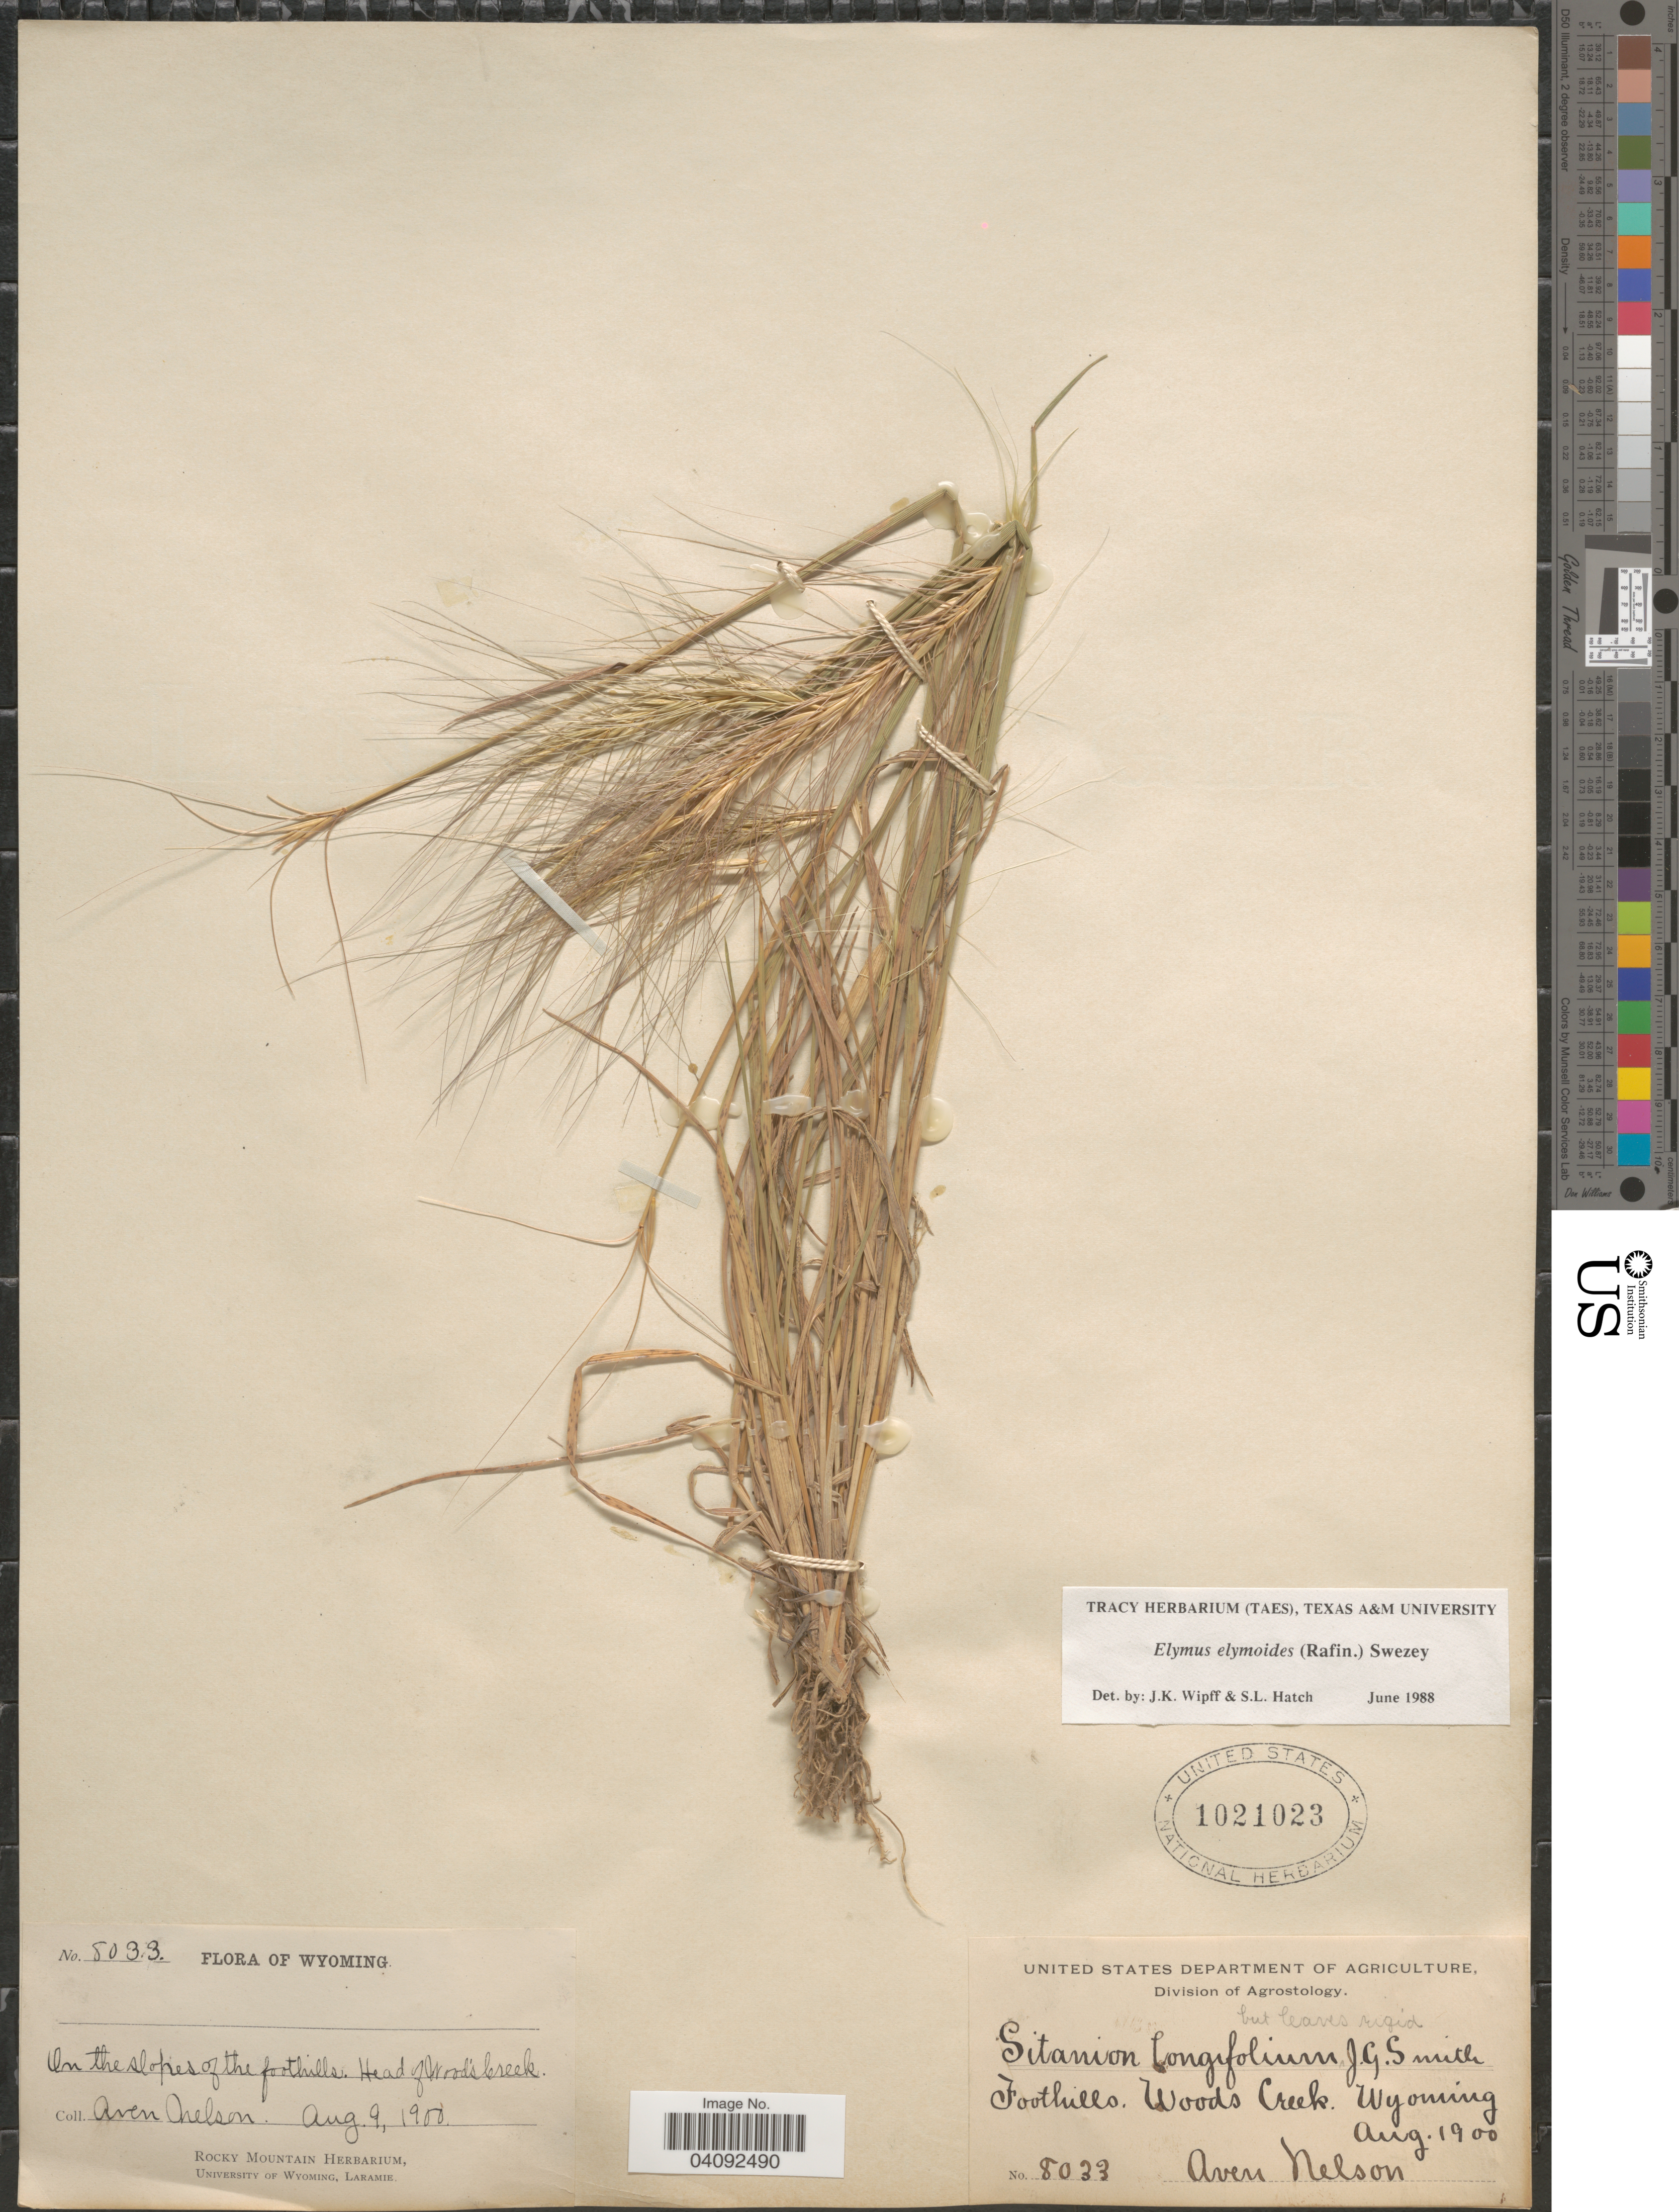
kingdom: Plantae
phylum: Tracheophyta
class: Liliopsida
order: Poales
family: Poaceae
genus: Elymus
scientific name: Elymus elymoides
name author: (Raf.) Swezey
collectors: A. Nelson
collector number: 8033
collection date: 1900-08-09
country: United States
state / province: Wyoming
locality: On the slopes of the foothills. Head of Wood's Creek.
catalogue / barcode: US 1021023